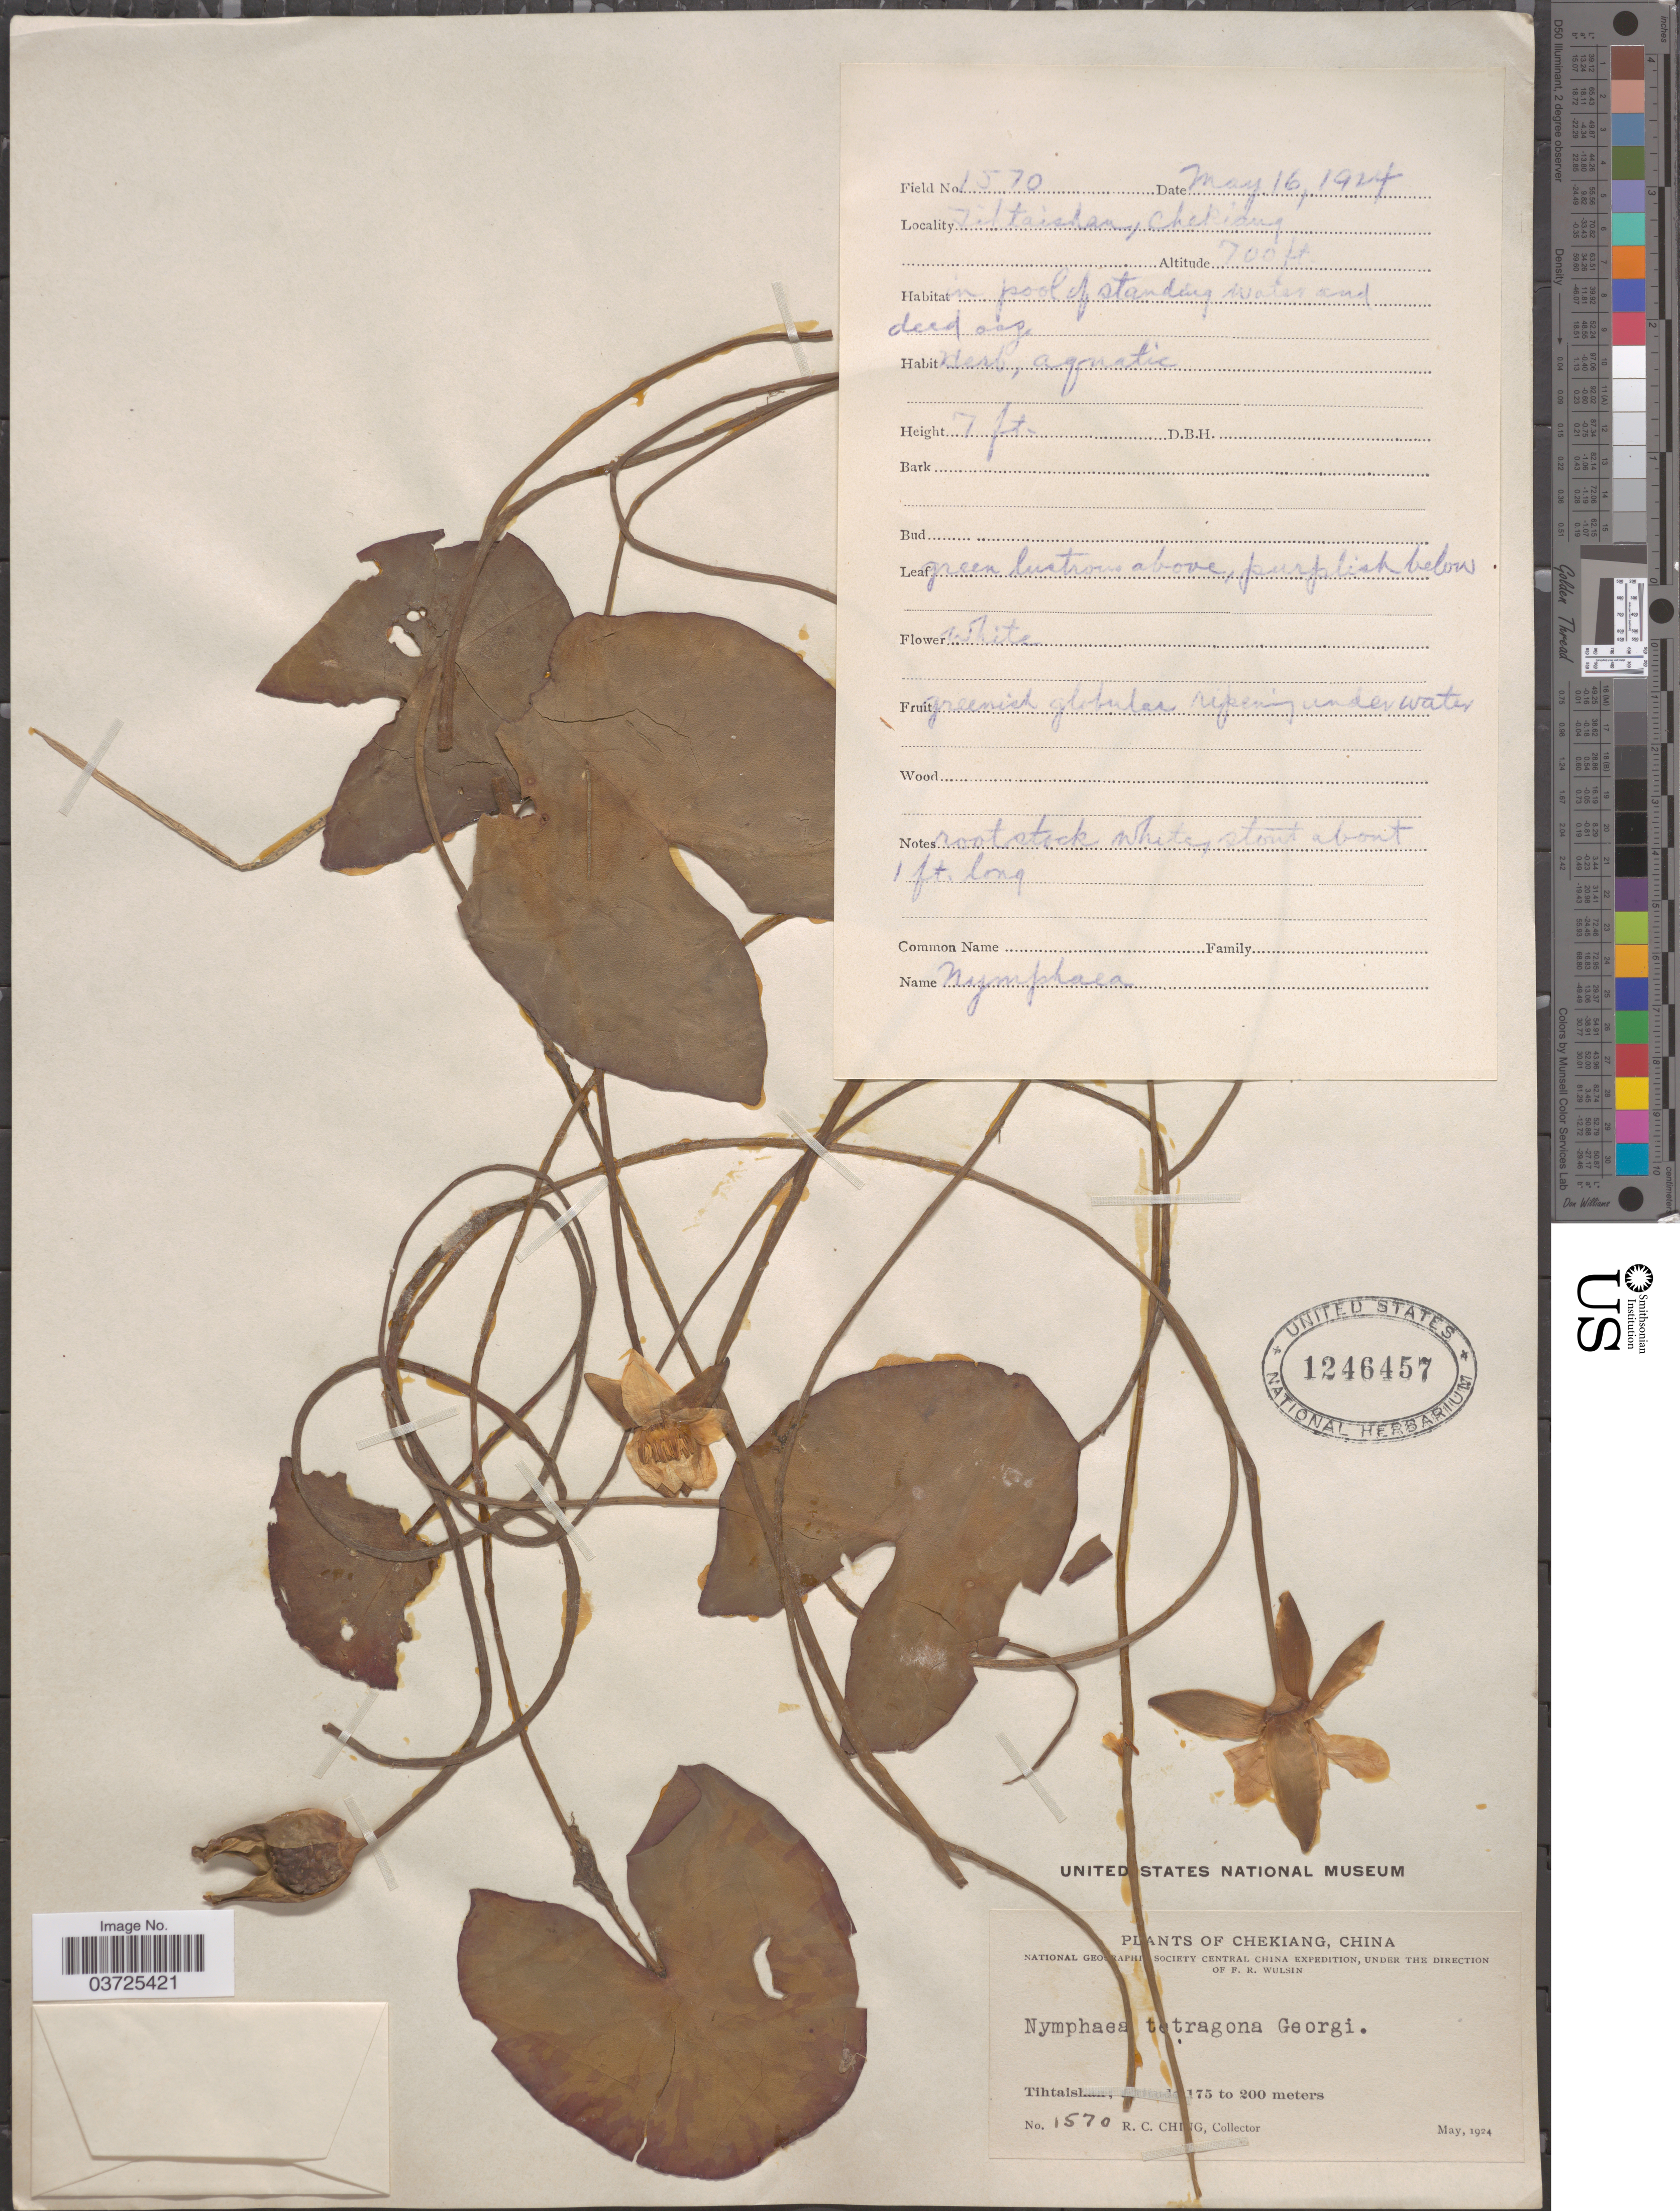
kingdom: Plantae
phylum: Tracheophyta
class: Magnoliopsida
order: Nymphaeales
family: Nymphaeaceae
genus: Nymphaea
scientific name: Nymphaea tetragona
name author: Georgi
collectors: R. C. Ching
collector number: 1570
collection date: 1924-05-16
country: China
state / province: Zhejiang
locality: Chekiang. Tihtaishan.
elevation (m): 213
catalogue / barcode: US 1246457